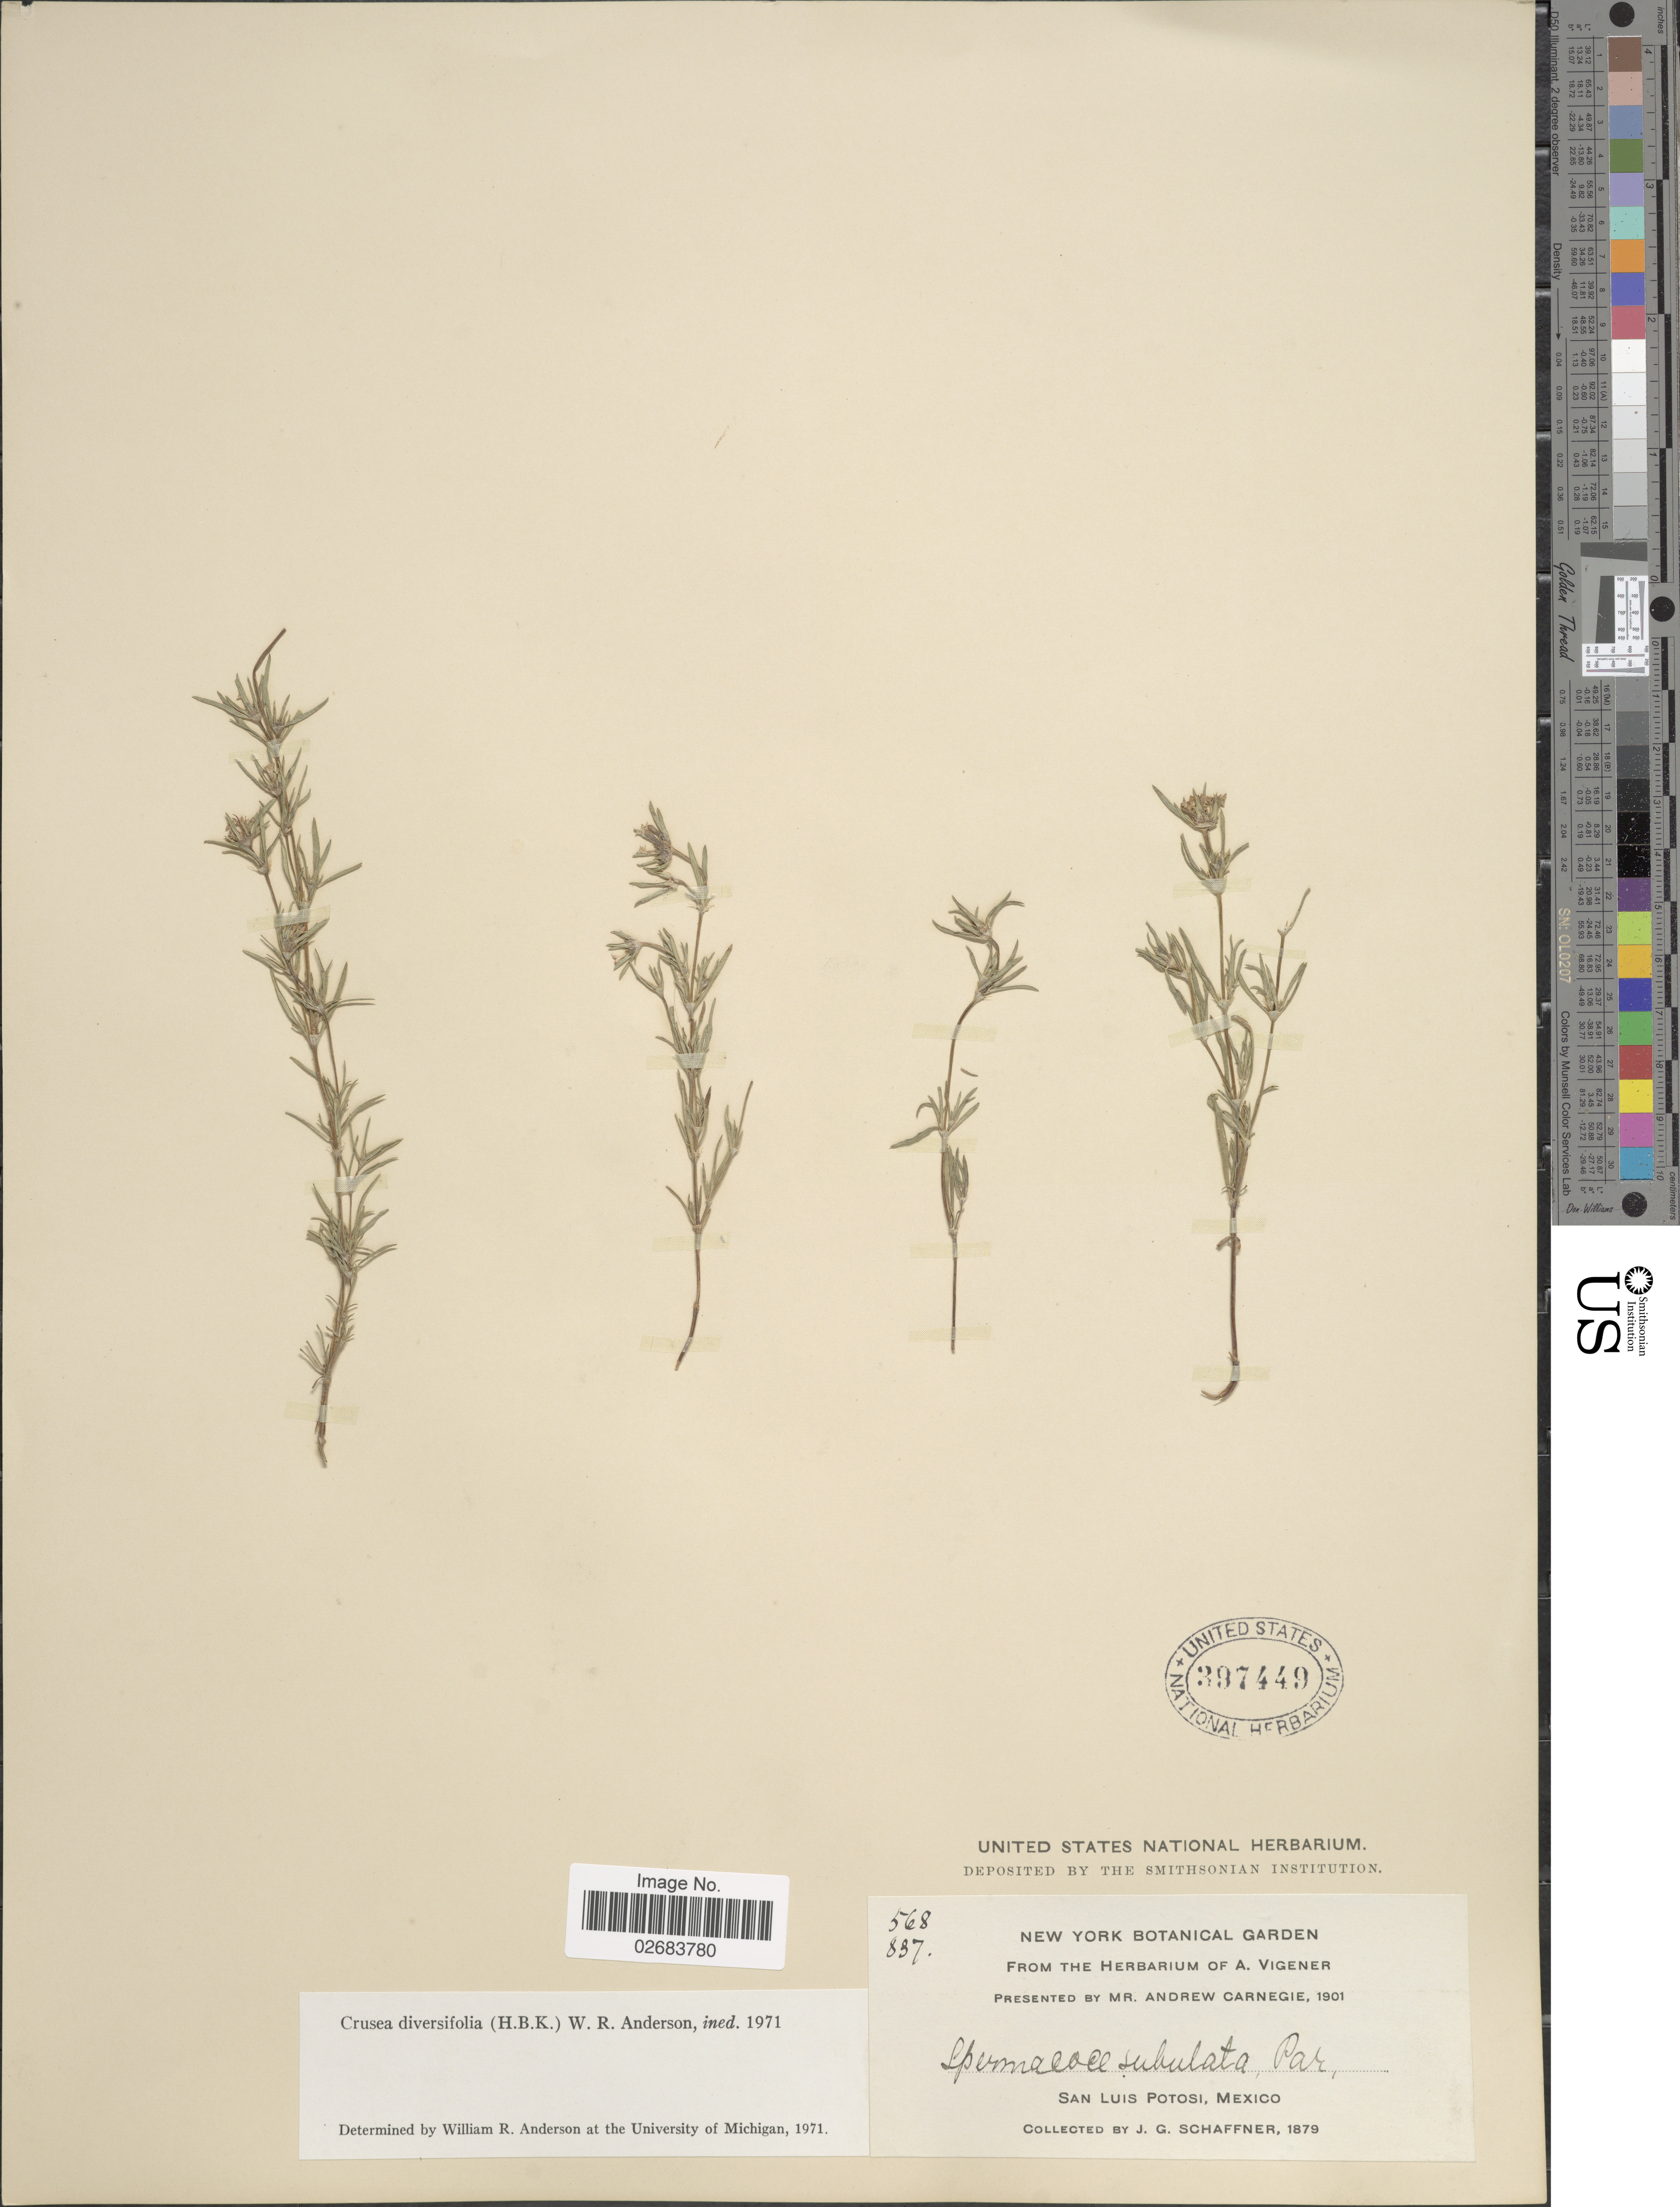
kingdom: Plantae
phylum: Tracheophyta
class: Magnoliopsida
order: Gentianales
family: Rubiaceae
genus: Crusea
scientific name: Crusea diversifolia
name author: (Kunth) W.R. Anderson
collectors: J. G. Schaffner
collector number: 568/837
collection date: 1879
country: Mexico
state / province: San Luis Potosí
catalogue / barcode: US 397449